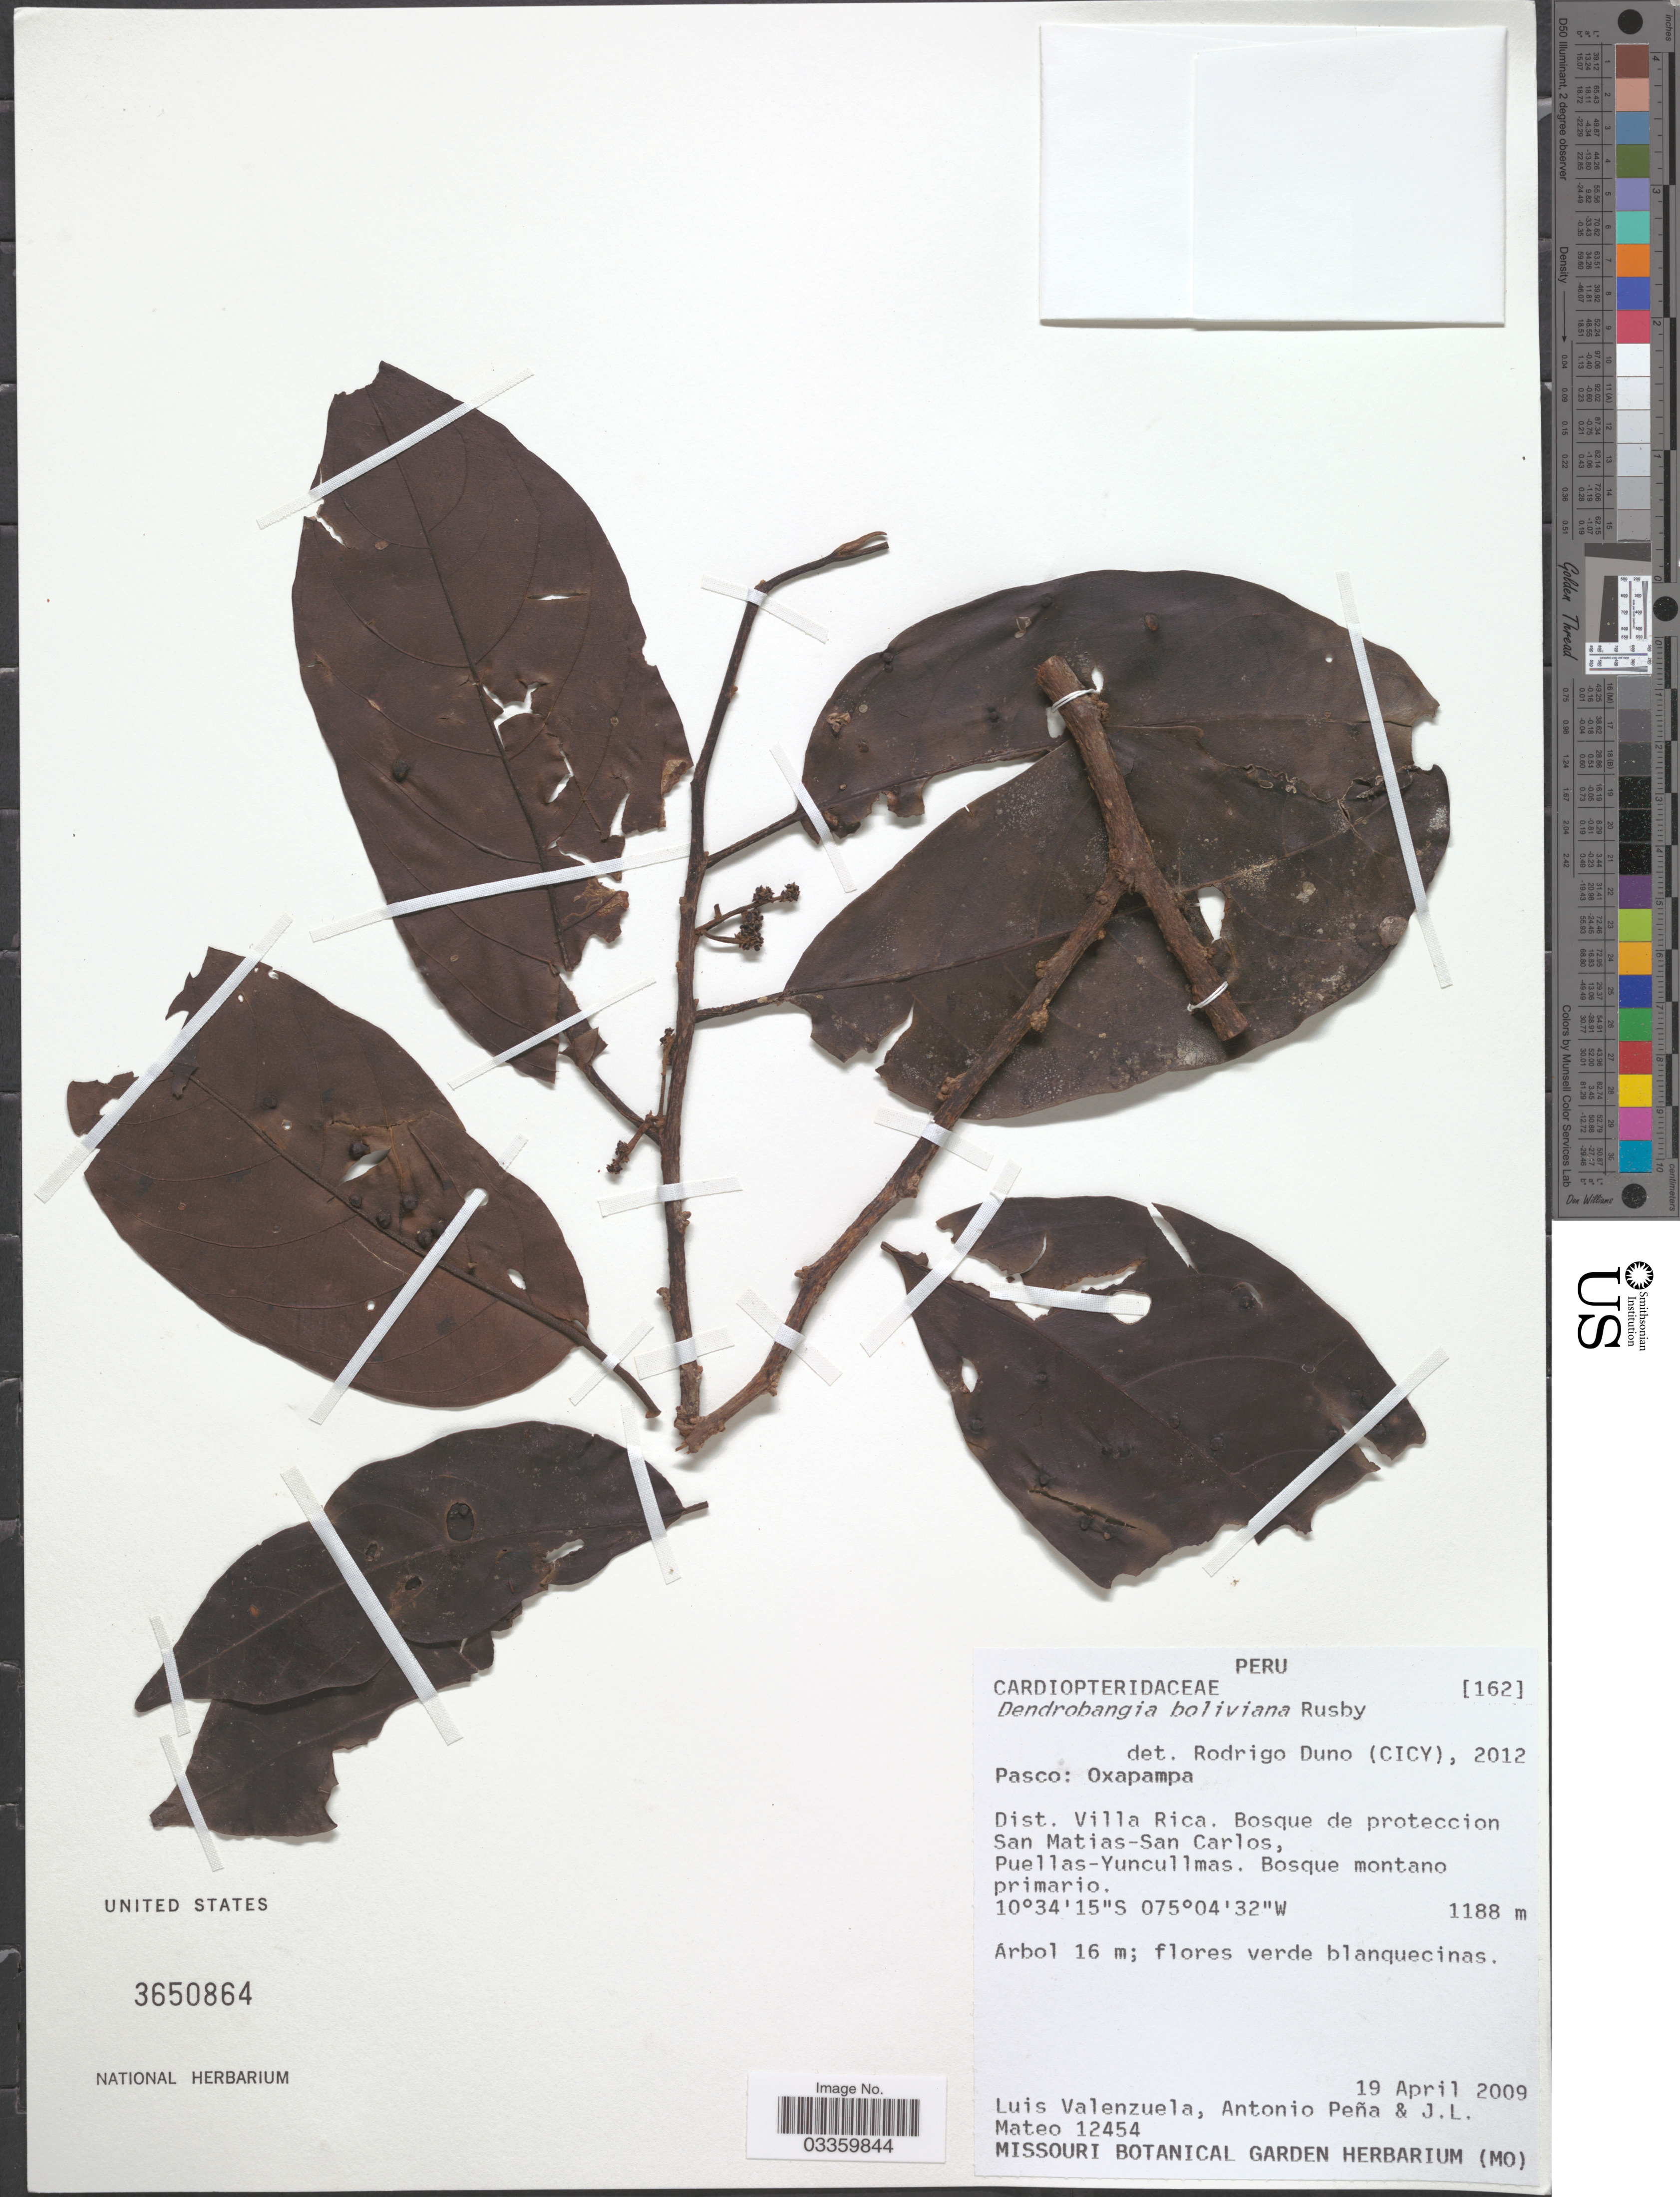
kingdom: Plantae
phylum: Tracheophyta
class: Magnoliopsida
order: Metteniusales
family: Metteniusaceae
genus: Dendrobangia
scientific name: Dendrobangia boliviana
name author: Rusby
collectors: L. Valenzuela, A. Peña & J. Mateo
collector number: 12454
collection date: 2009-04-19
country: Peru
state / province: Pasco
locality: Oxapampa. Dist. Villa Rica. Bosque de proteccion San Matias-San Carlos. Puellas-Yuncullmas.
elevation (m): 1188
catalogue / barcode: US 3650864